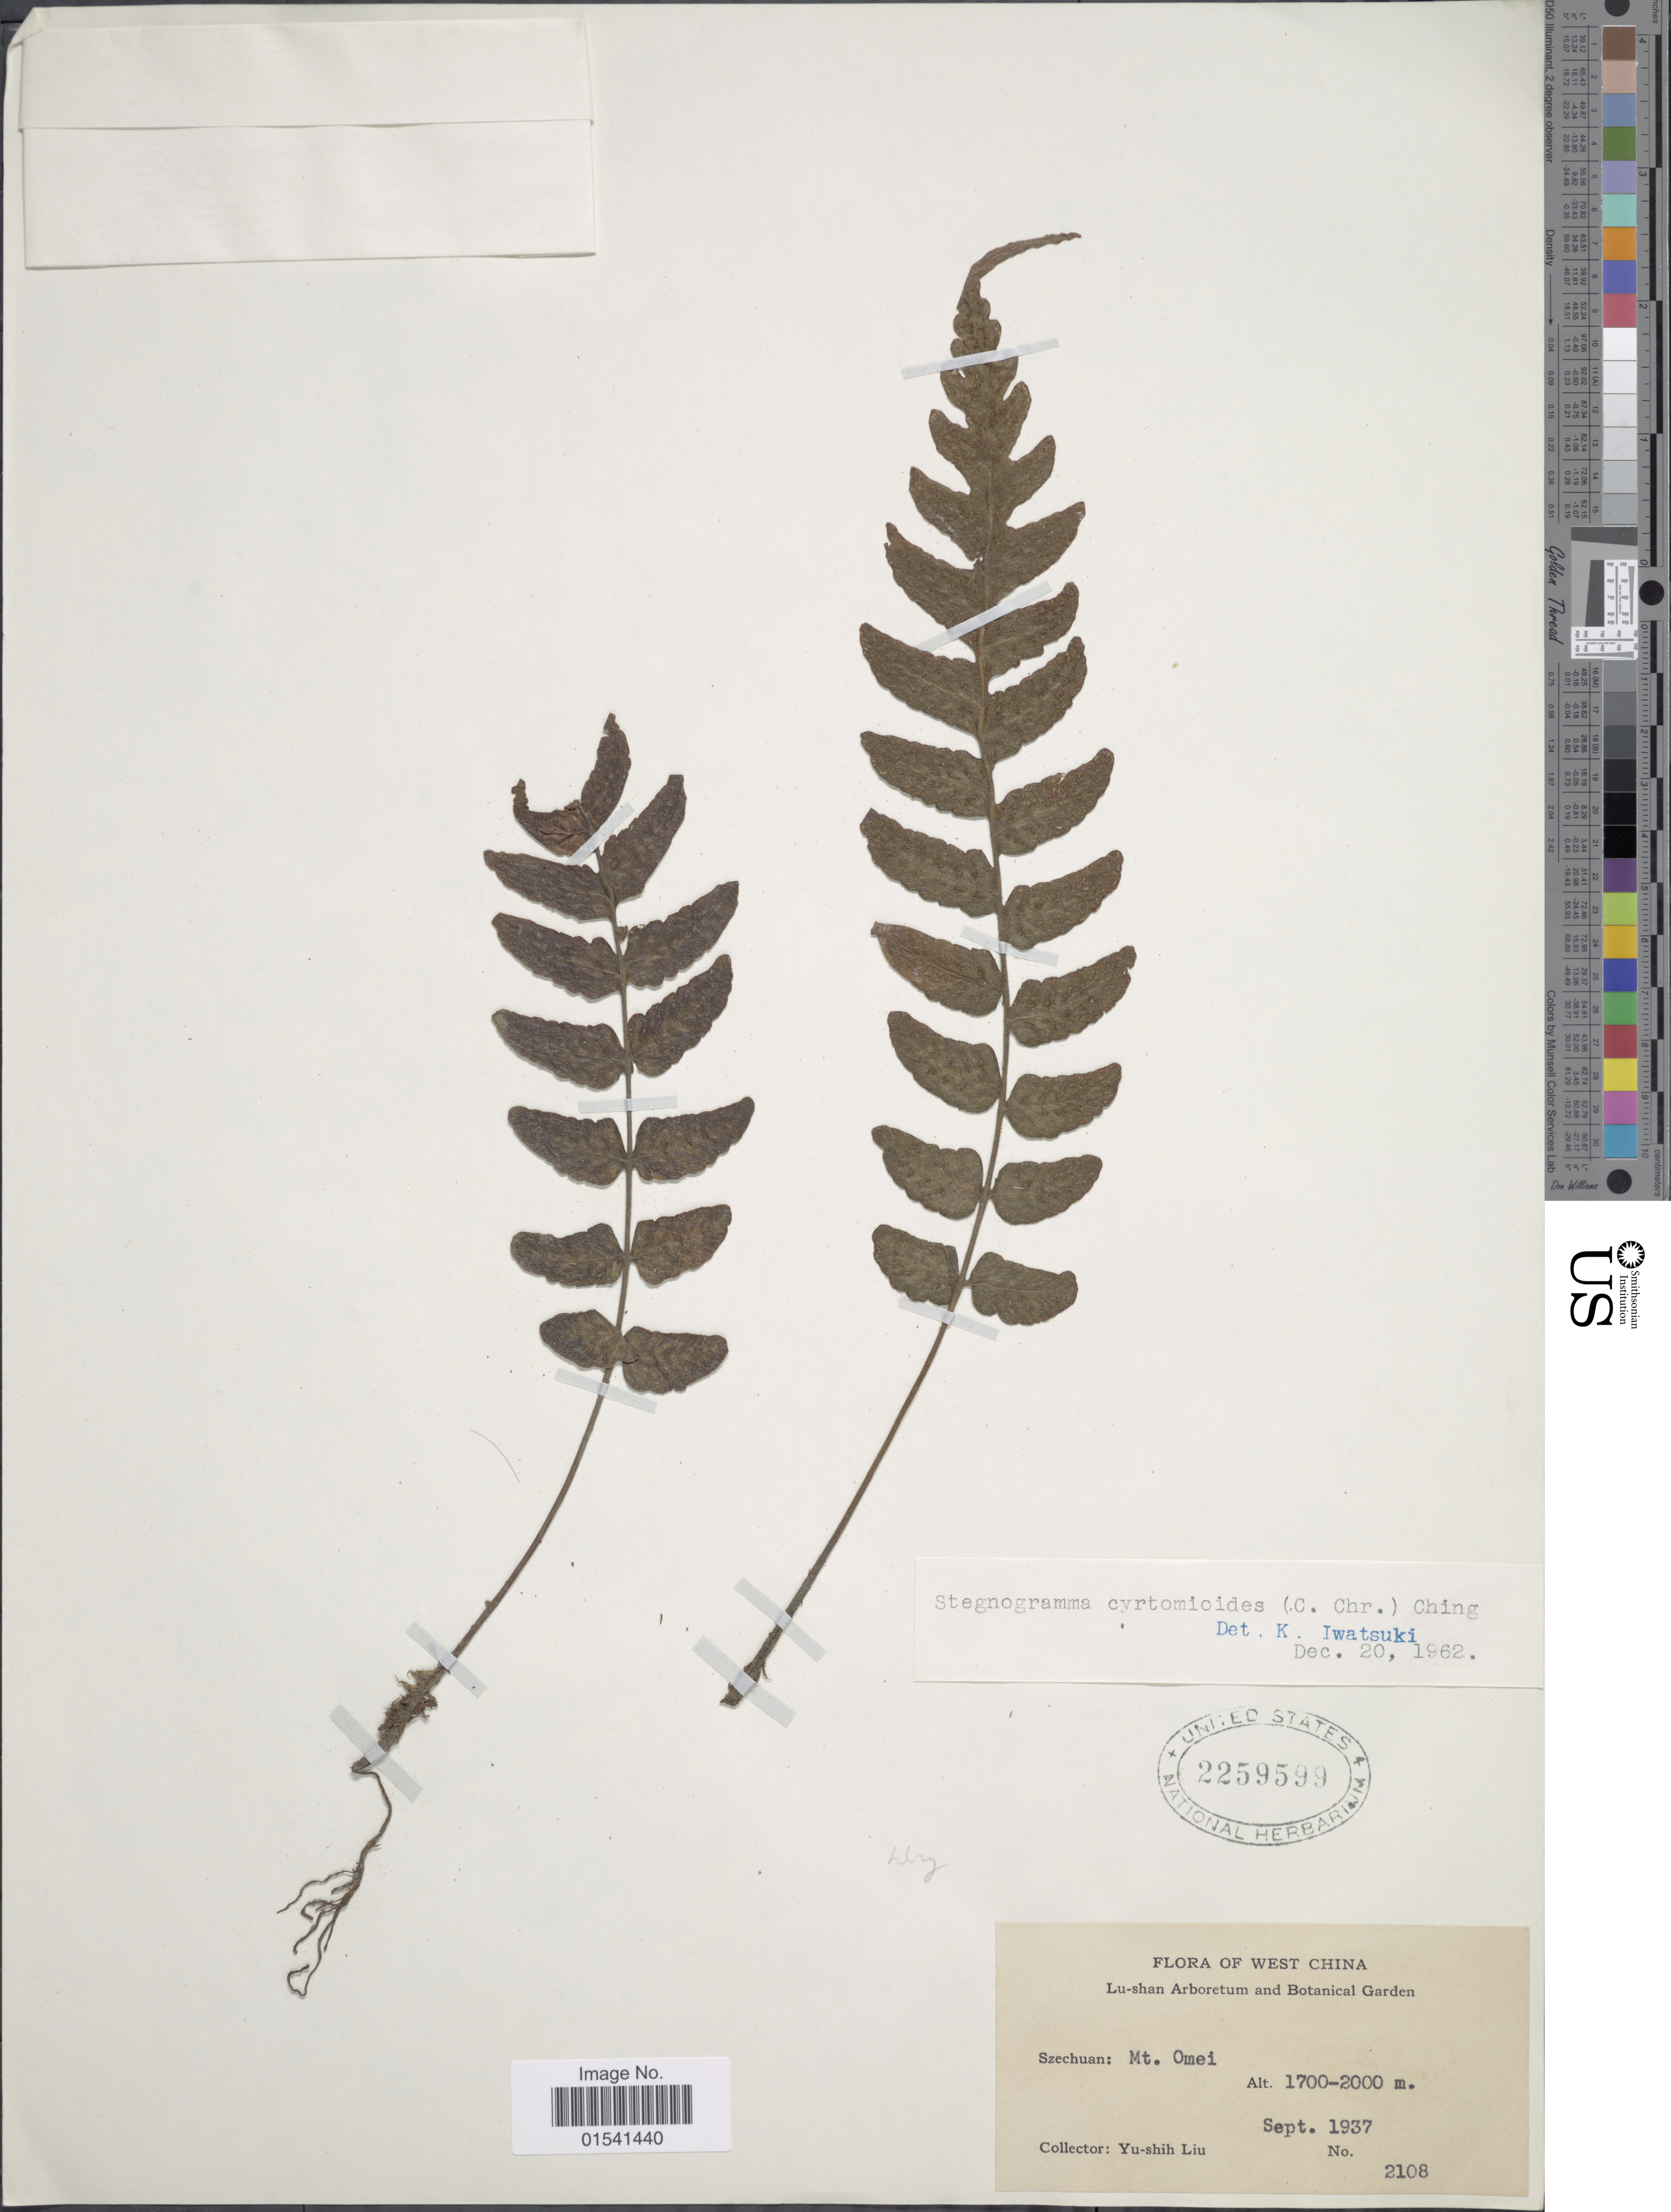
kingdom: Plantae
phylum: Tracheophyta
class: Polypodiopsida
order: Polypodiales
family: Thelypteridaceae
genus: Stegnogramma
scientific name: Stegnogramma cyrtomioides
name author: (C. Chr.) Ching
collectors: L. Yu-shih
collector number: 2108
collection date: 1937-09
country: China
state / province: Sichuan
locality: West China, Szechuan: Mt Omei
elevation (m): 1700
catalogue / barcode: US 2259599